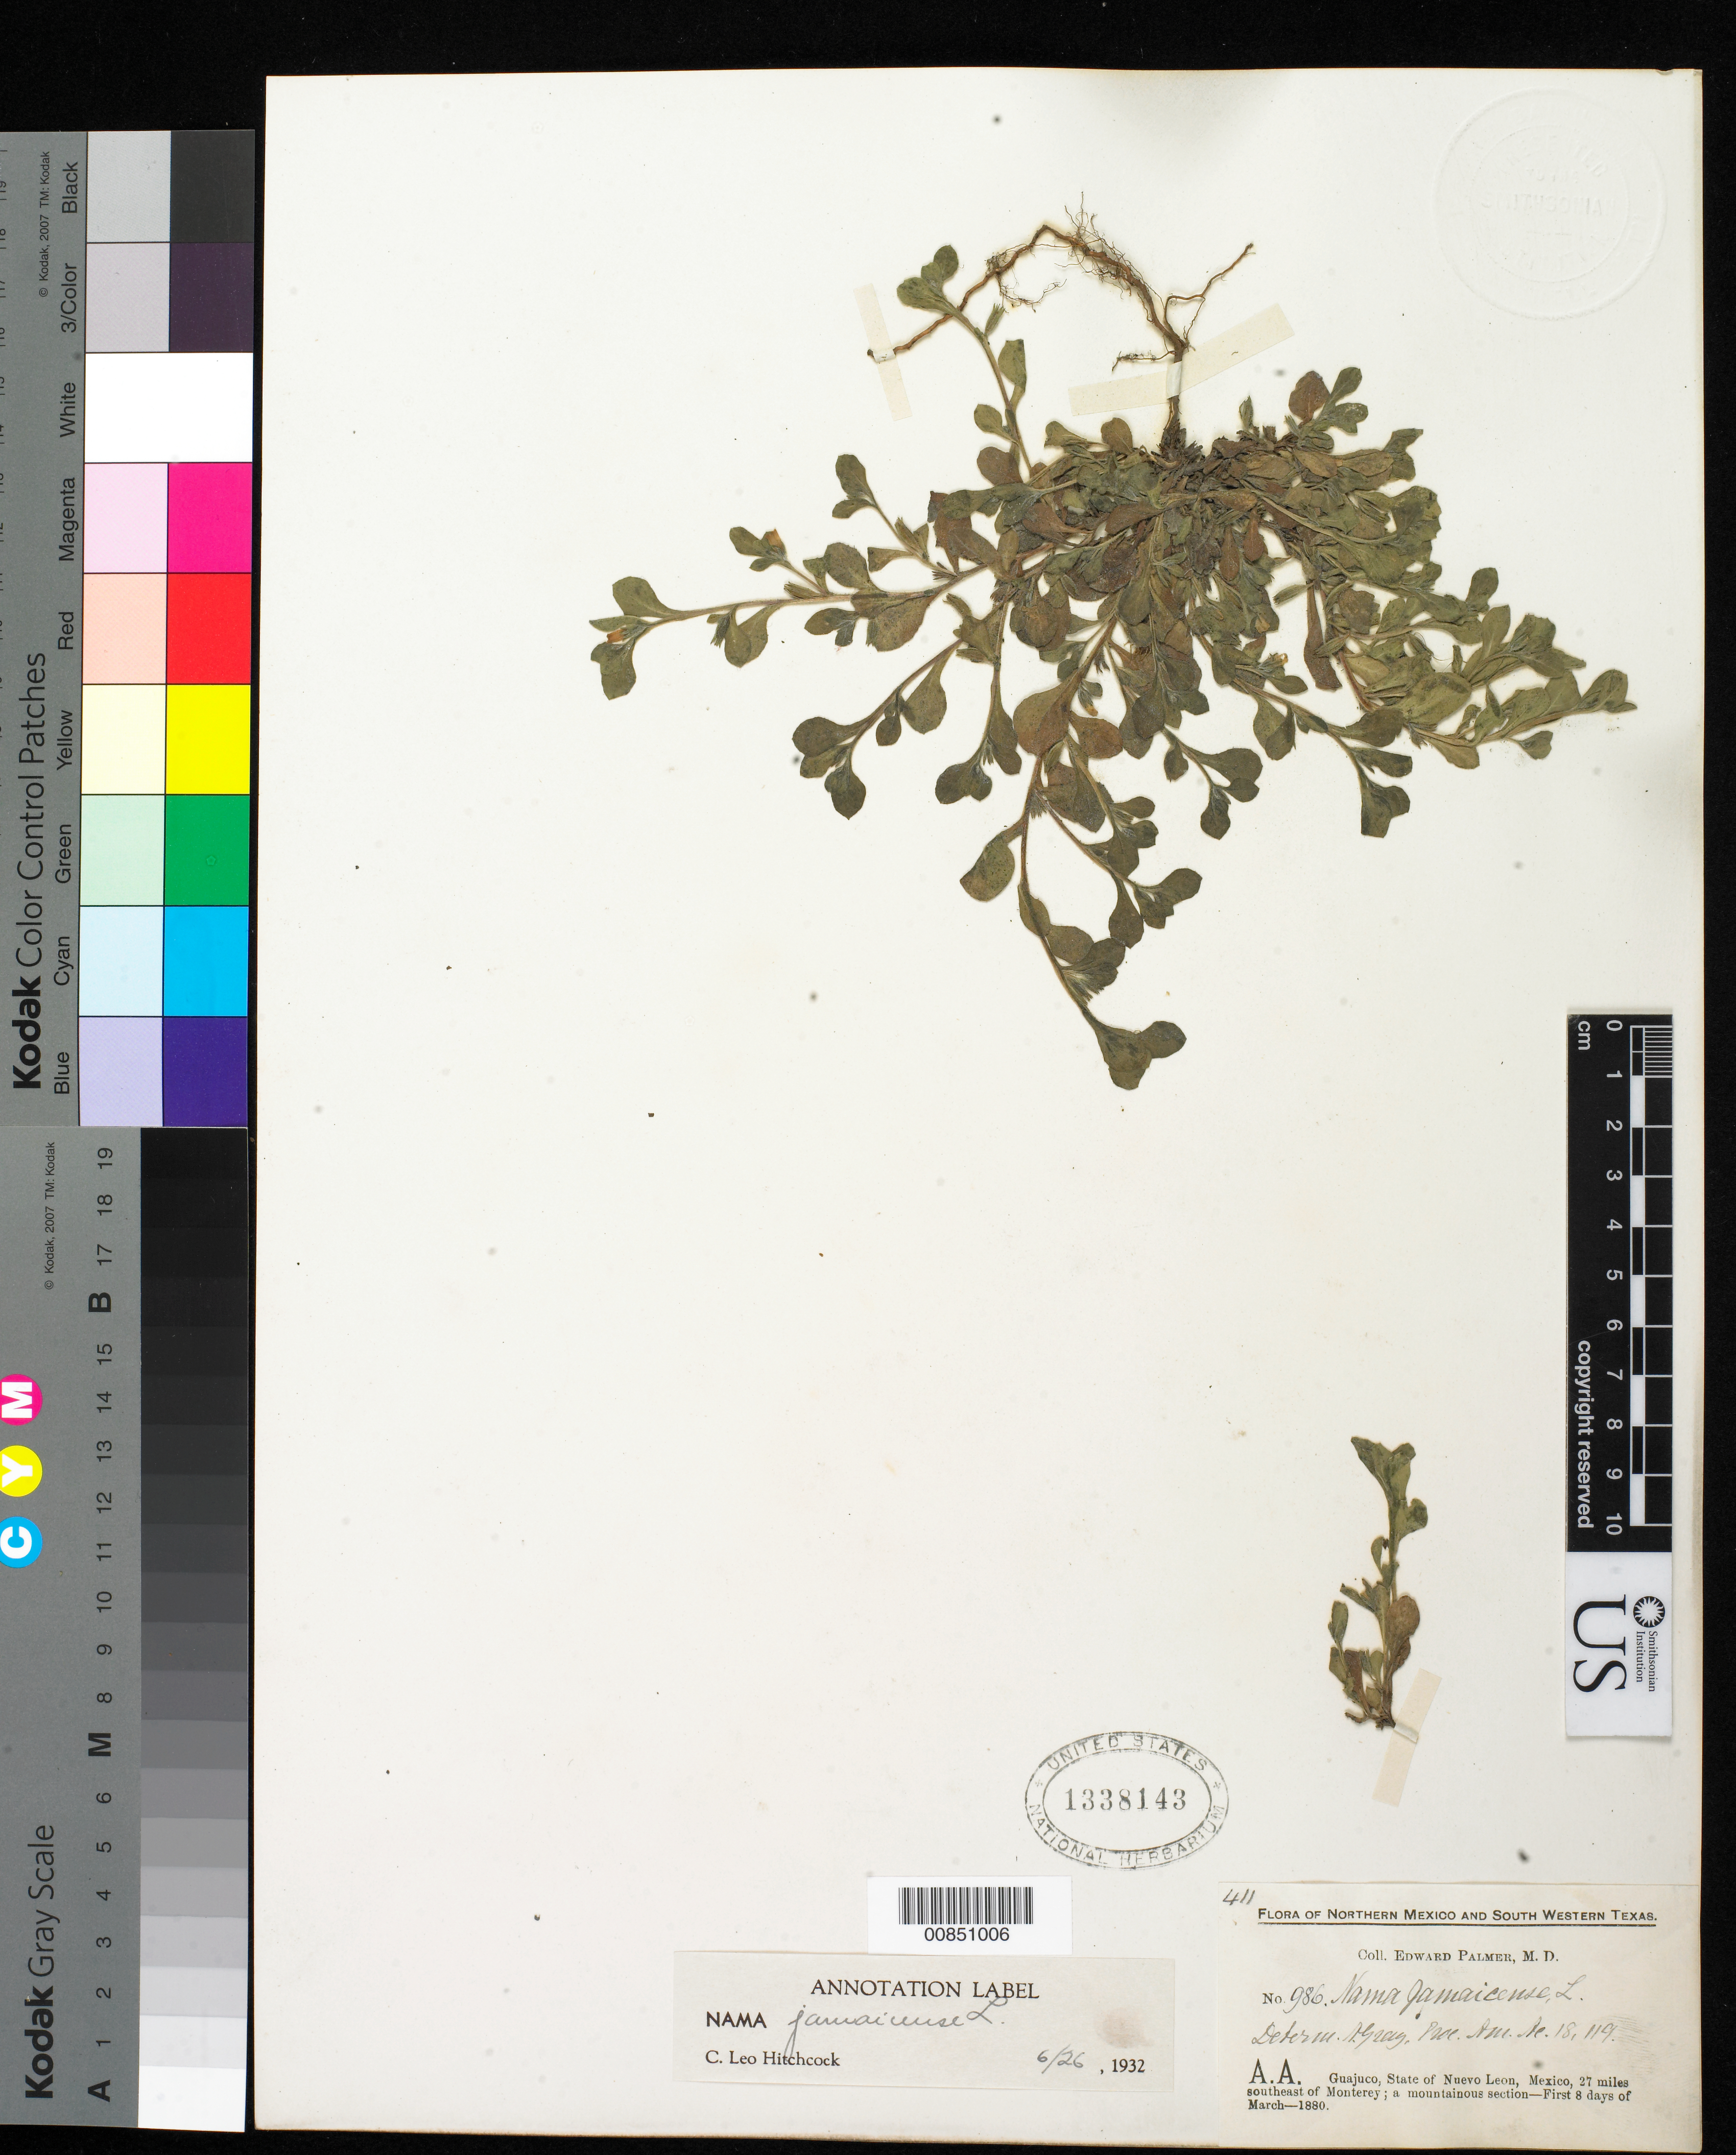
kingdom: Plantae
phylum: Tracheophyta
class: Magnoliopsida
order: Boraginales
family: Namaceae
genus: Nama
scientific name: Nama jamaicensis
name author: L.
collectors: E. Palmer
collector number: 986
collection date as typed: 01 Mar 1880 to 08 Mar 1880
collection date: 1880-03-01/1880-03-08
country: Mexico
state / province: Nuevo León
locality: A.A. Guajuco, Nuevo León, 27 miles southeast of Monterrey.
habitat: A mountainous section.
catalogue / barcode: US 1338143